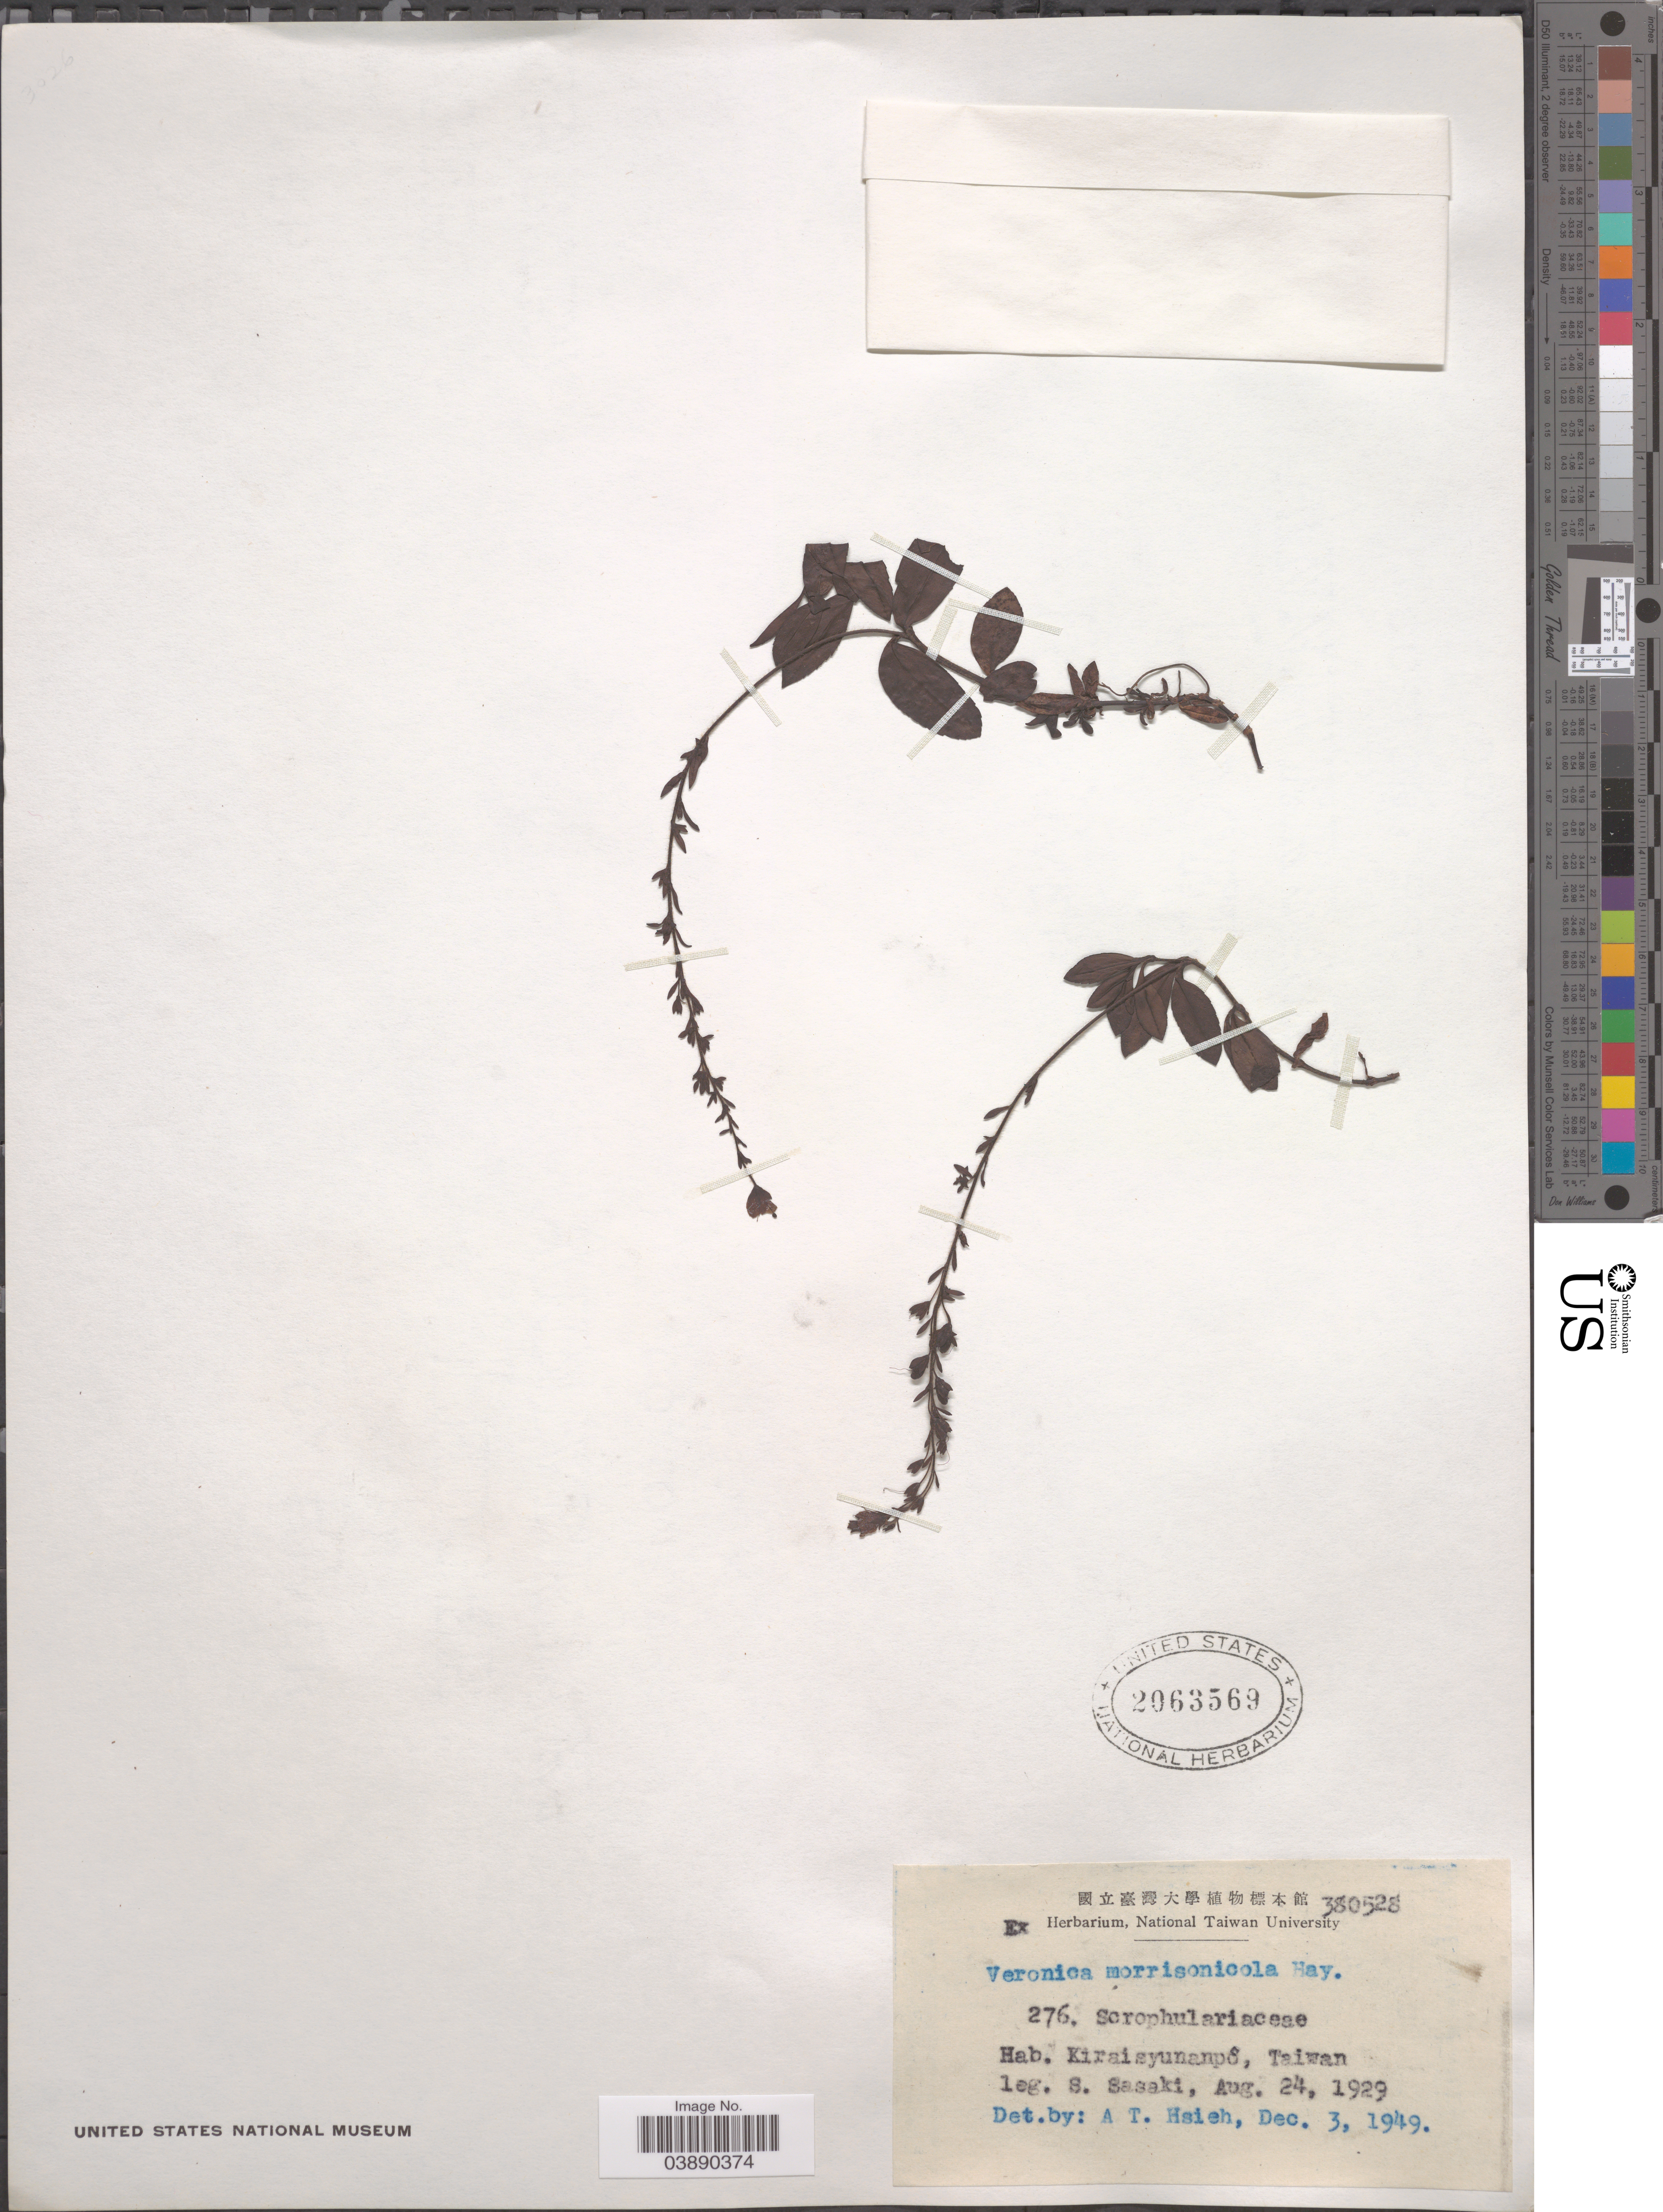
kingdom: Plantae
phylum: Tracheophyta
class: Magnoliopsida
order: Lamiales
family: Plantaginaceae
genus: Veronica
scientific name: Veronica morrisonicola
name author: Hayata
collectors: S. Sasaki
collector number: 380528/276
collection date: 1929-08-24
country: Taiwan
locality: Kiraisyunanpô.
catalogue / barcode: US 2063569